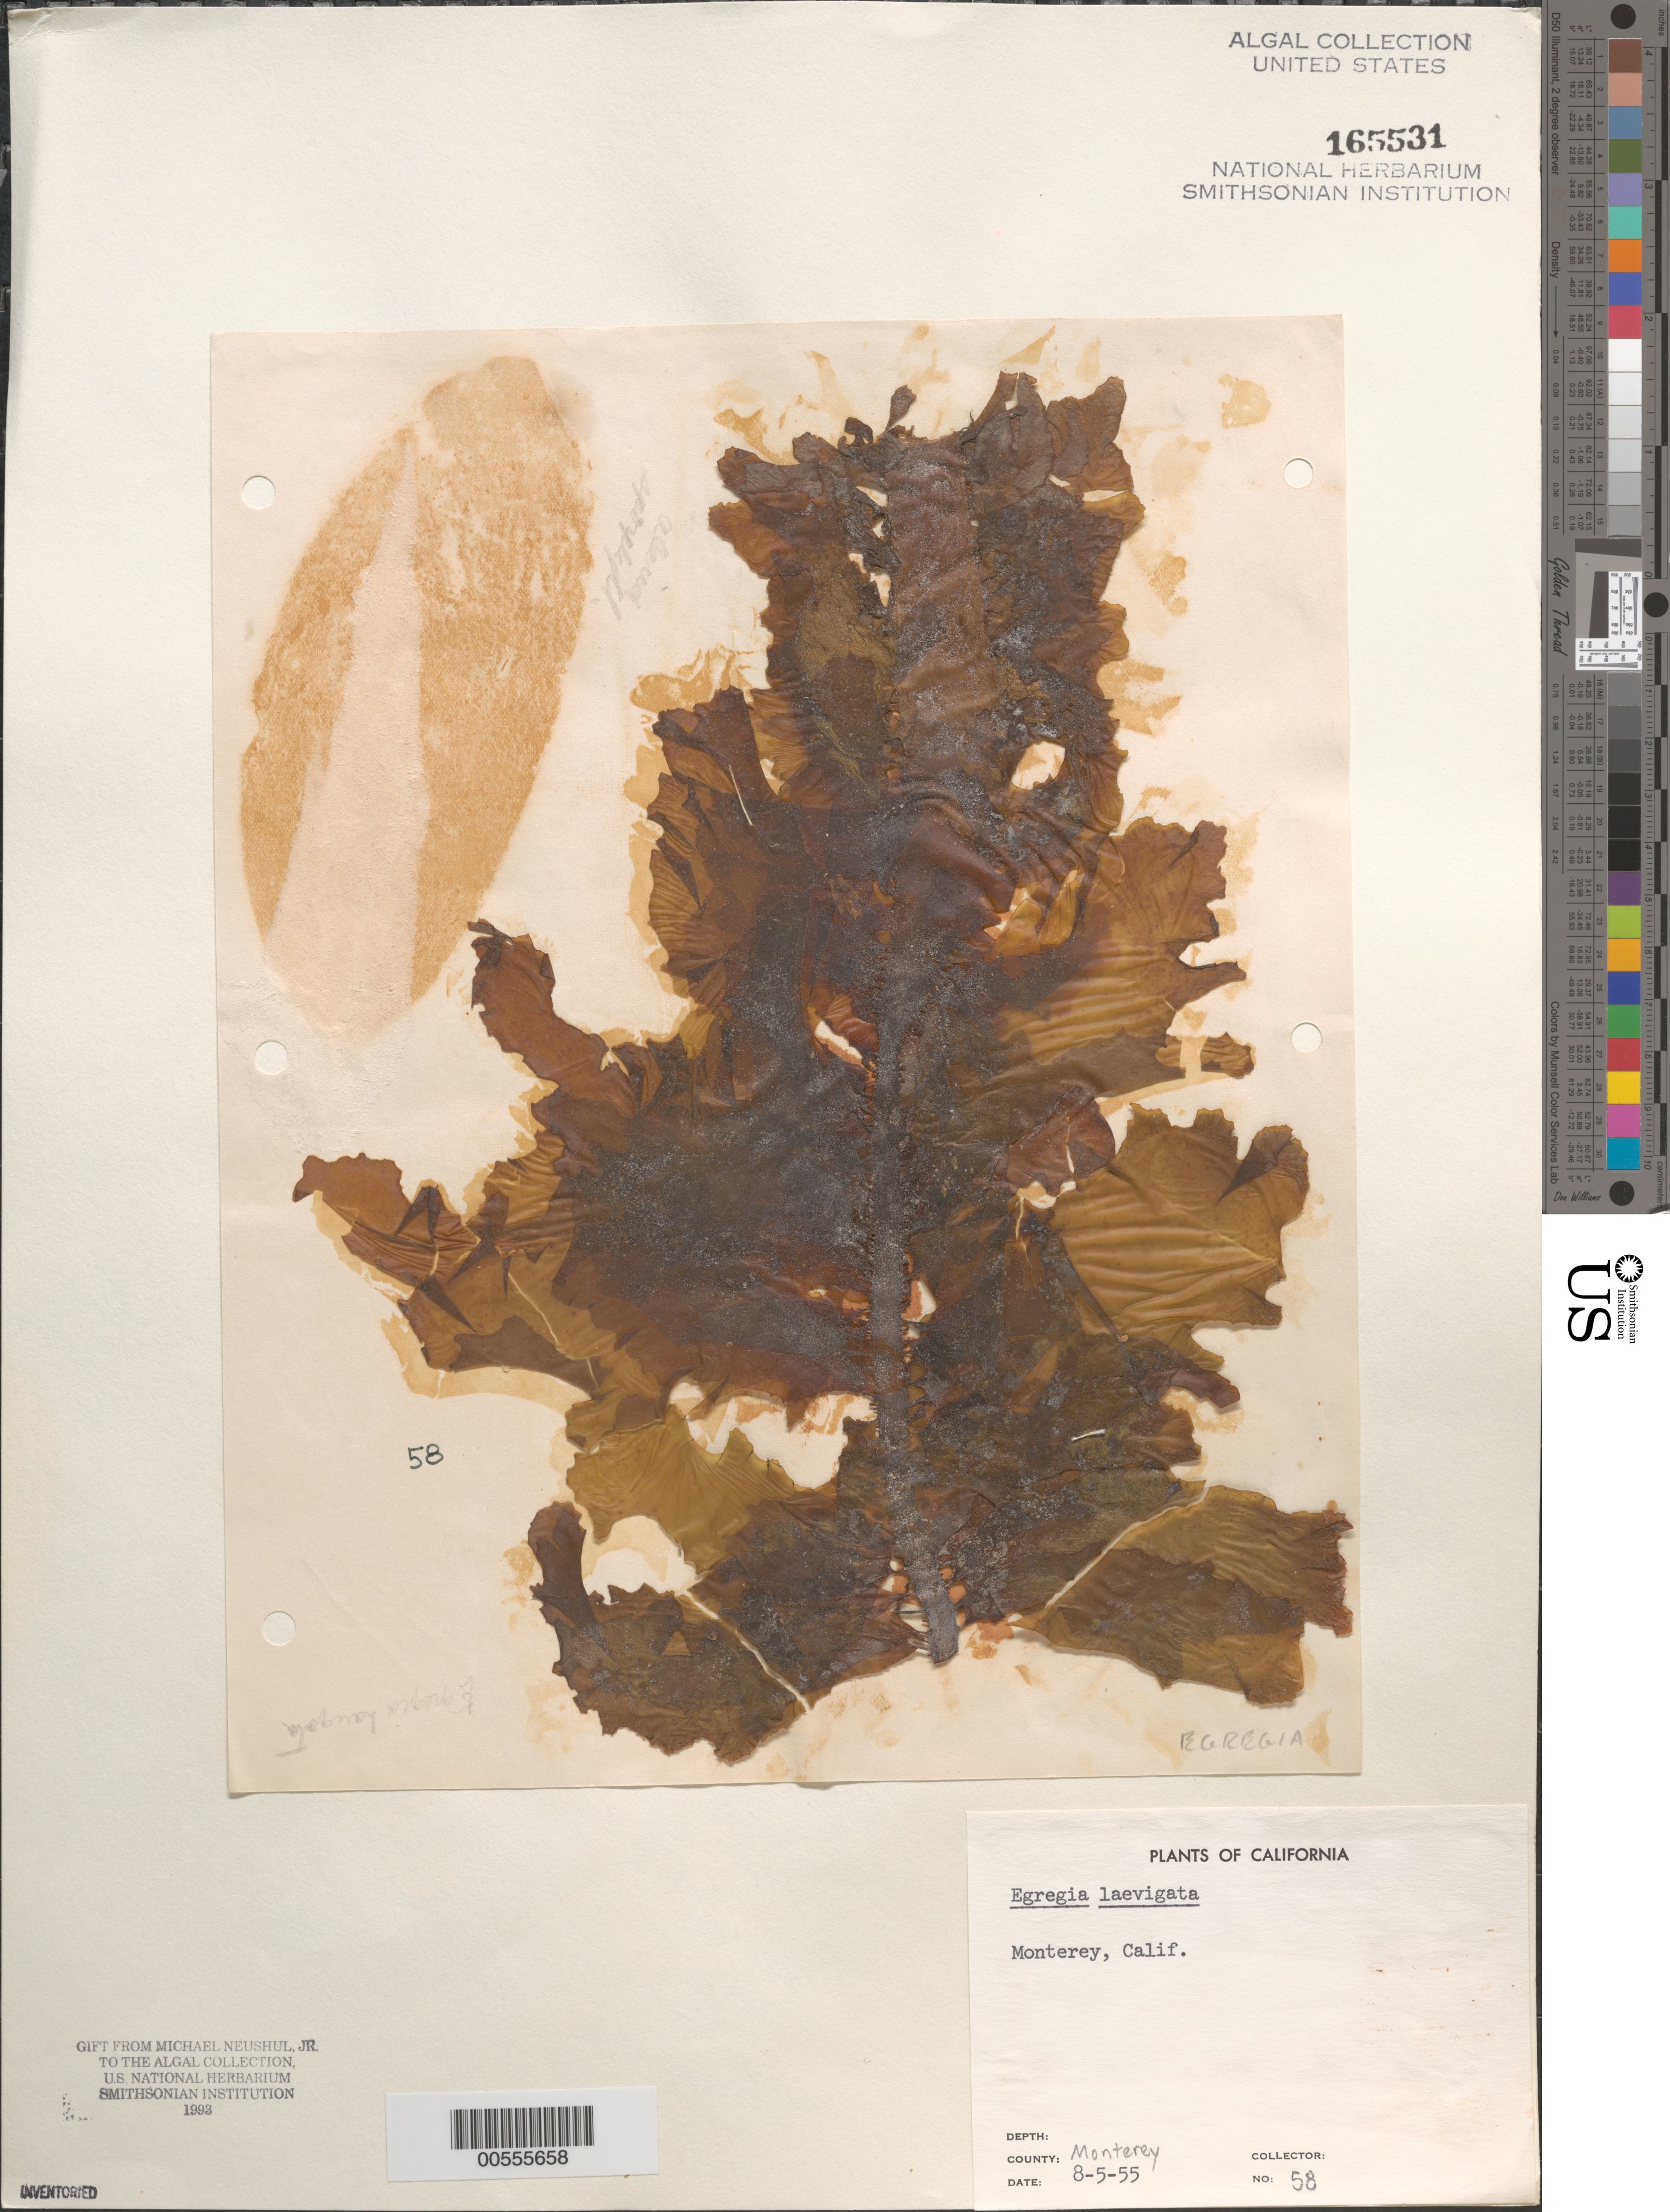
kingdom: Chromista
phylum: Ochrophyta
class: Phaeophyceae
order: Laminariales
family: Lessoniaceae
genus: Egregia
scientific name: Egregia menziesii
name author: (Turner) Aresch.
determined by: Algae name updating Project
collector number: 58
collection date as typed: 05 Aug 1955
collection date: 1955-08-05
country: United States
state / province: California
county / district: Monterey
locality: Monterey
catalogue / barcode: US 165531